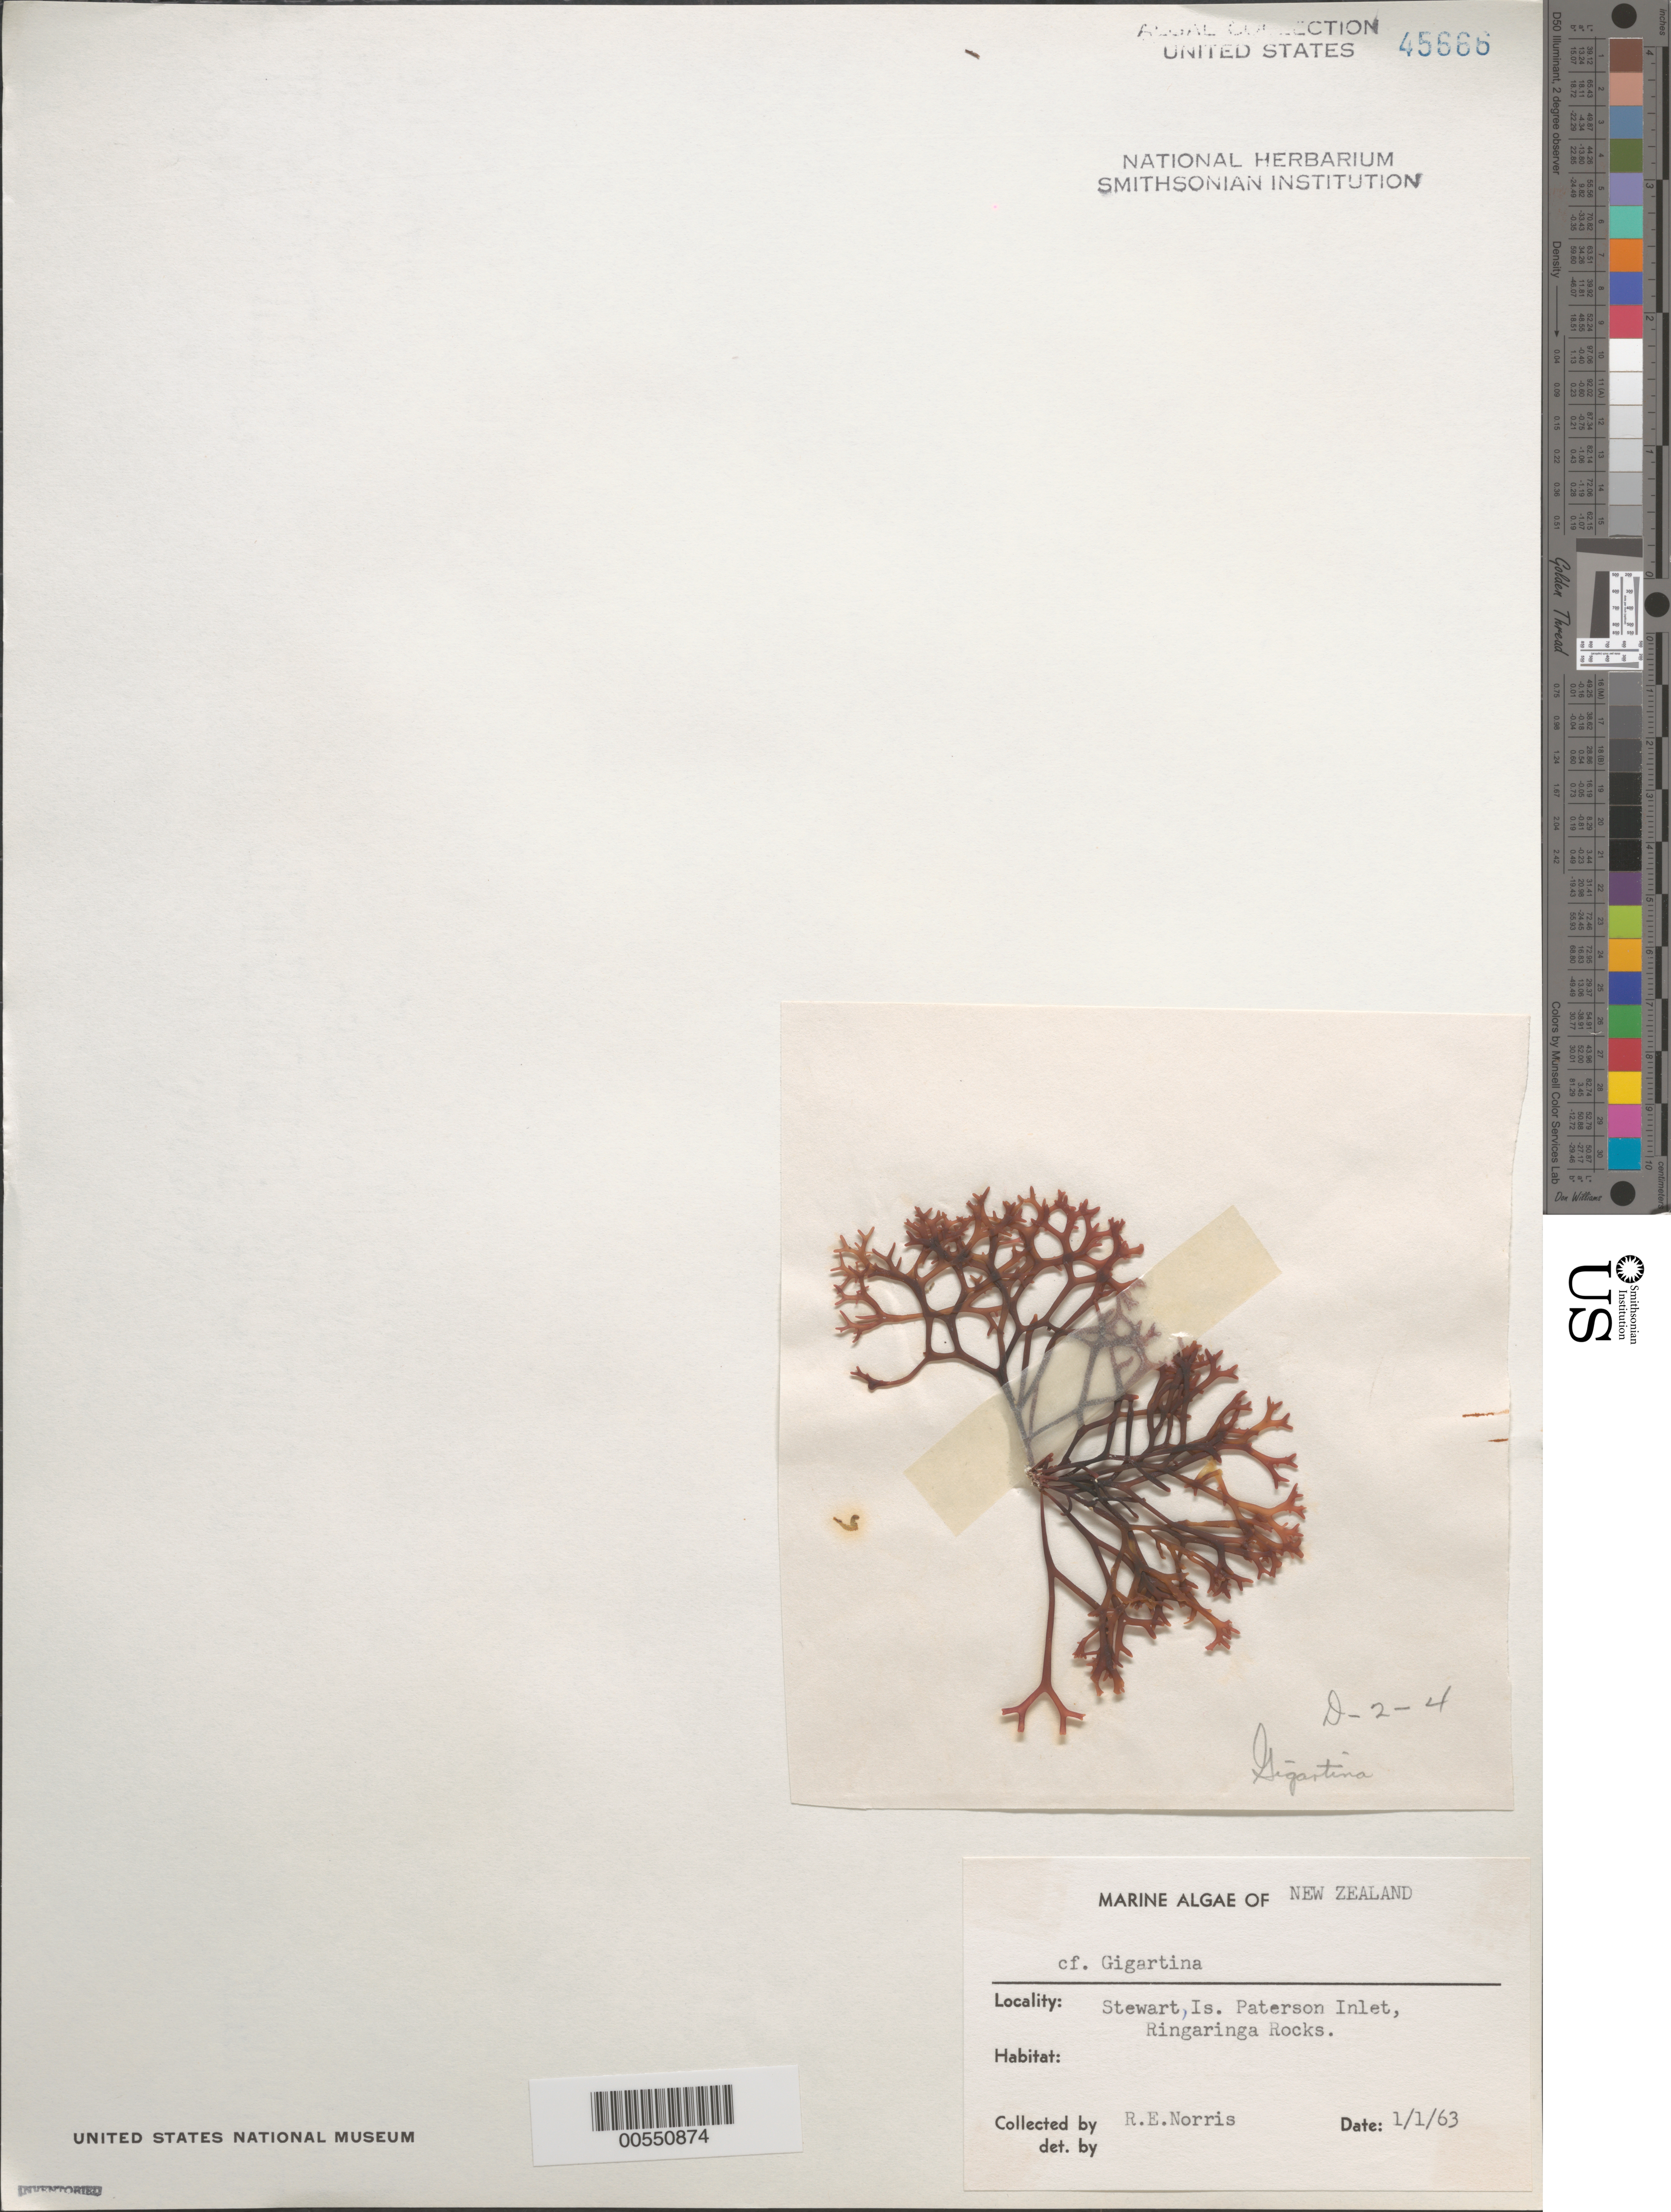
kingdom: Plantae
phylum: Rhodophyta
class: Florideophyceae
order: Gigartinales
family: Gigartinaceae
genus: Gigartina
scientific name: Gigartina sp.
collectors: R. E. Norris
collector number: D2-4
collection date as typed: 01 Jan 1963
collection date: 1963-01-01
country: New Zealand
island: Stewart Island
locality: Paterson Inlet, Ringaringa Rocks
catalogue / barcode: US 45666